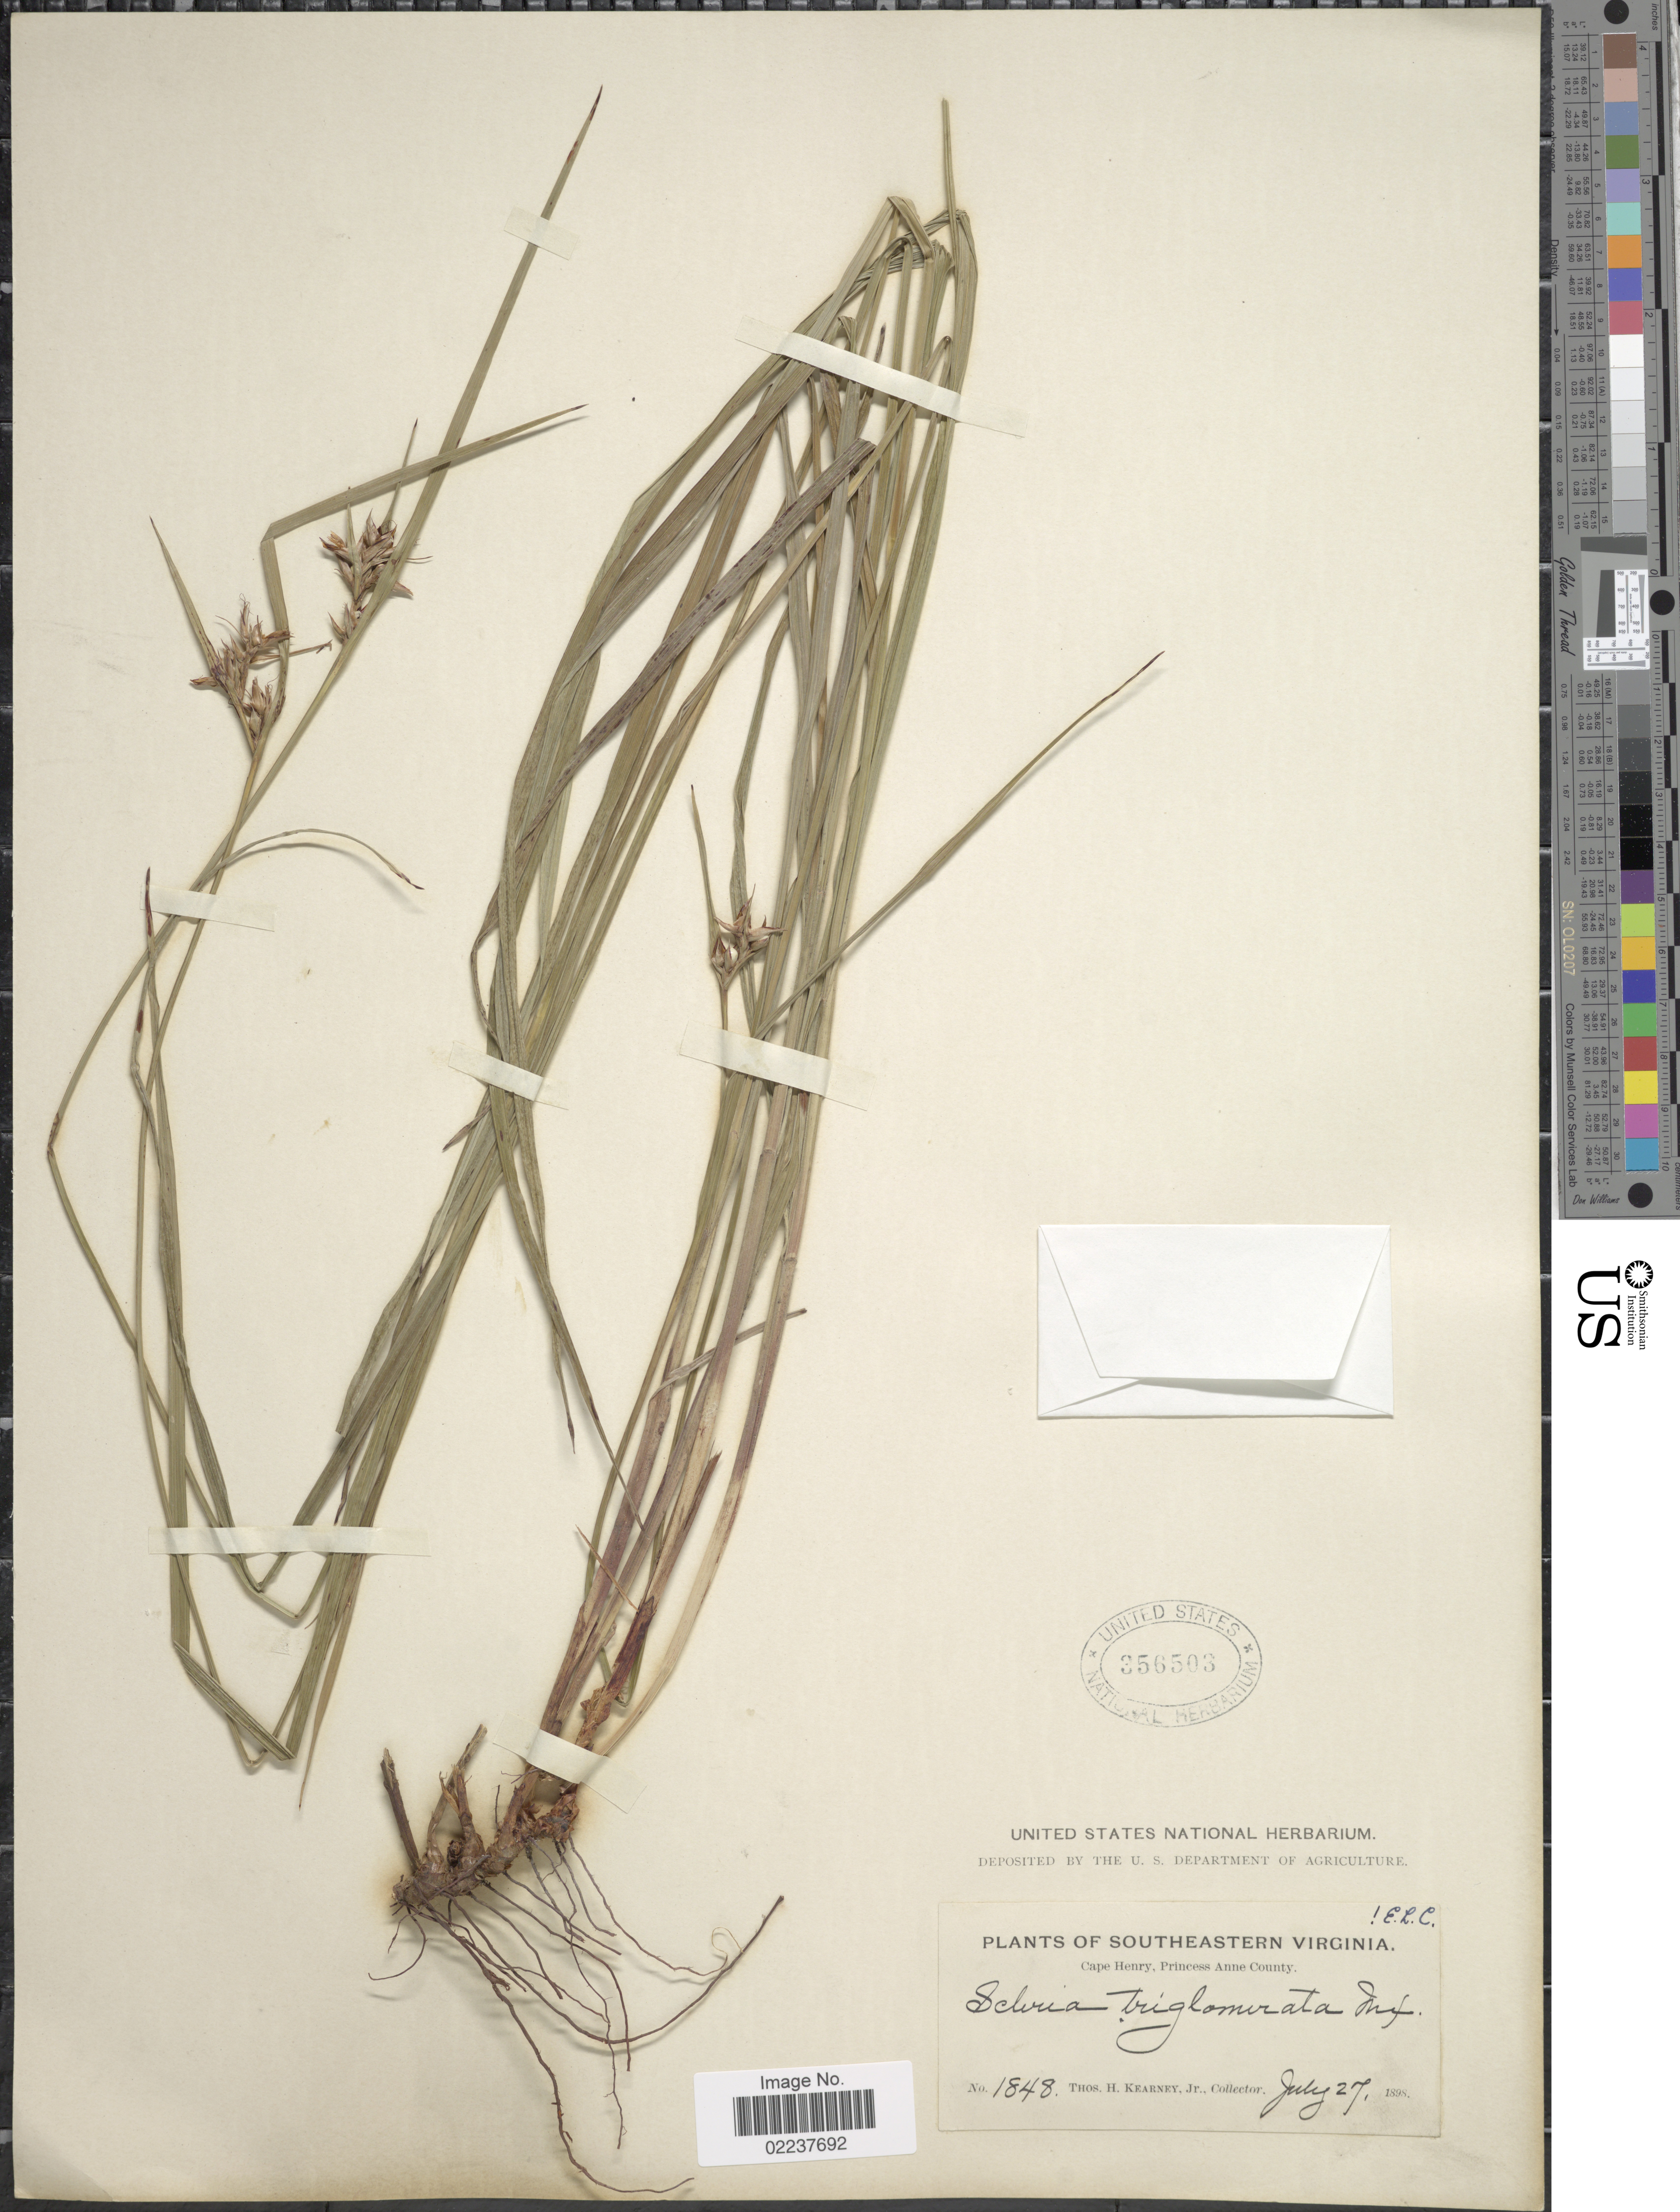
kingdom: Plantae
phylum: Tracheophyta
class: Liliopsida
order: Poales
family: Cyperaceae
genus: Scleria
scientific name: Scleria triglomerata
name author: Michx.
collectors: T. H. Kearney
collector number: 1848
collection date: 1898-07-27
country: United States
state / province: Virginia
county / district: City of Virginia Beach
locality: Southeastern Virginia, Cape Henry, Princess Anne County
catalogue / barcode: US 356503